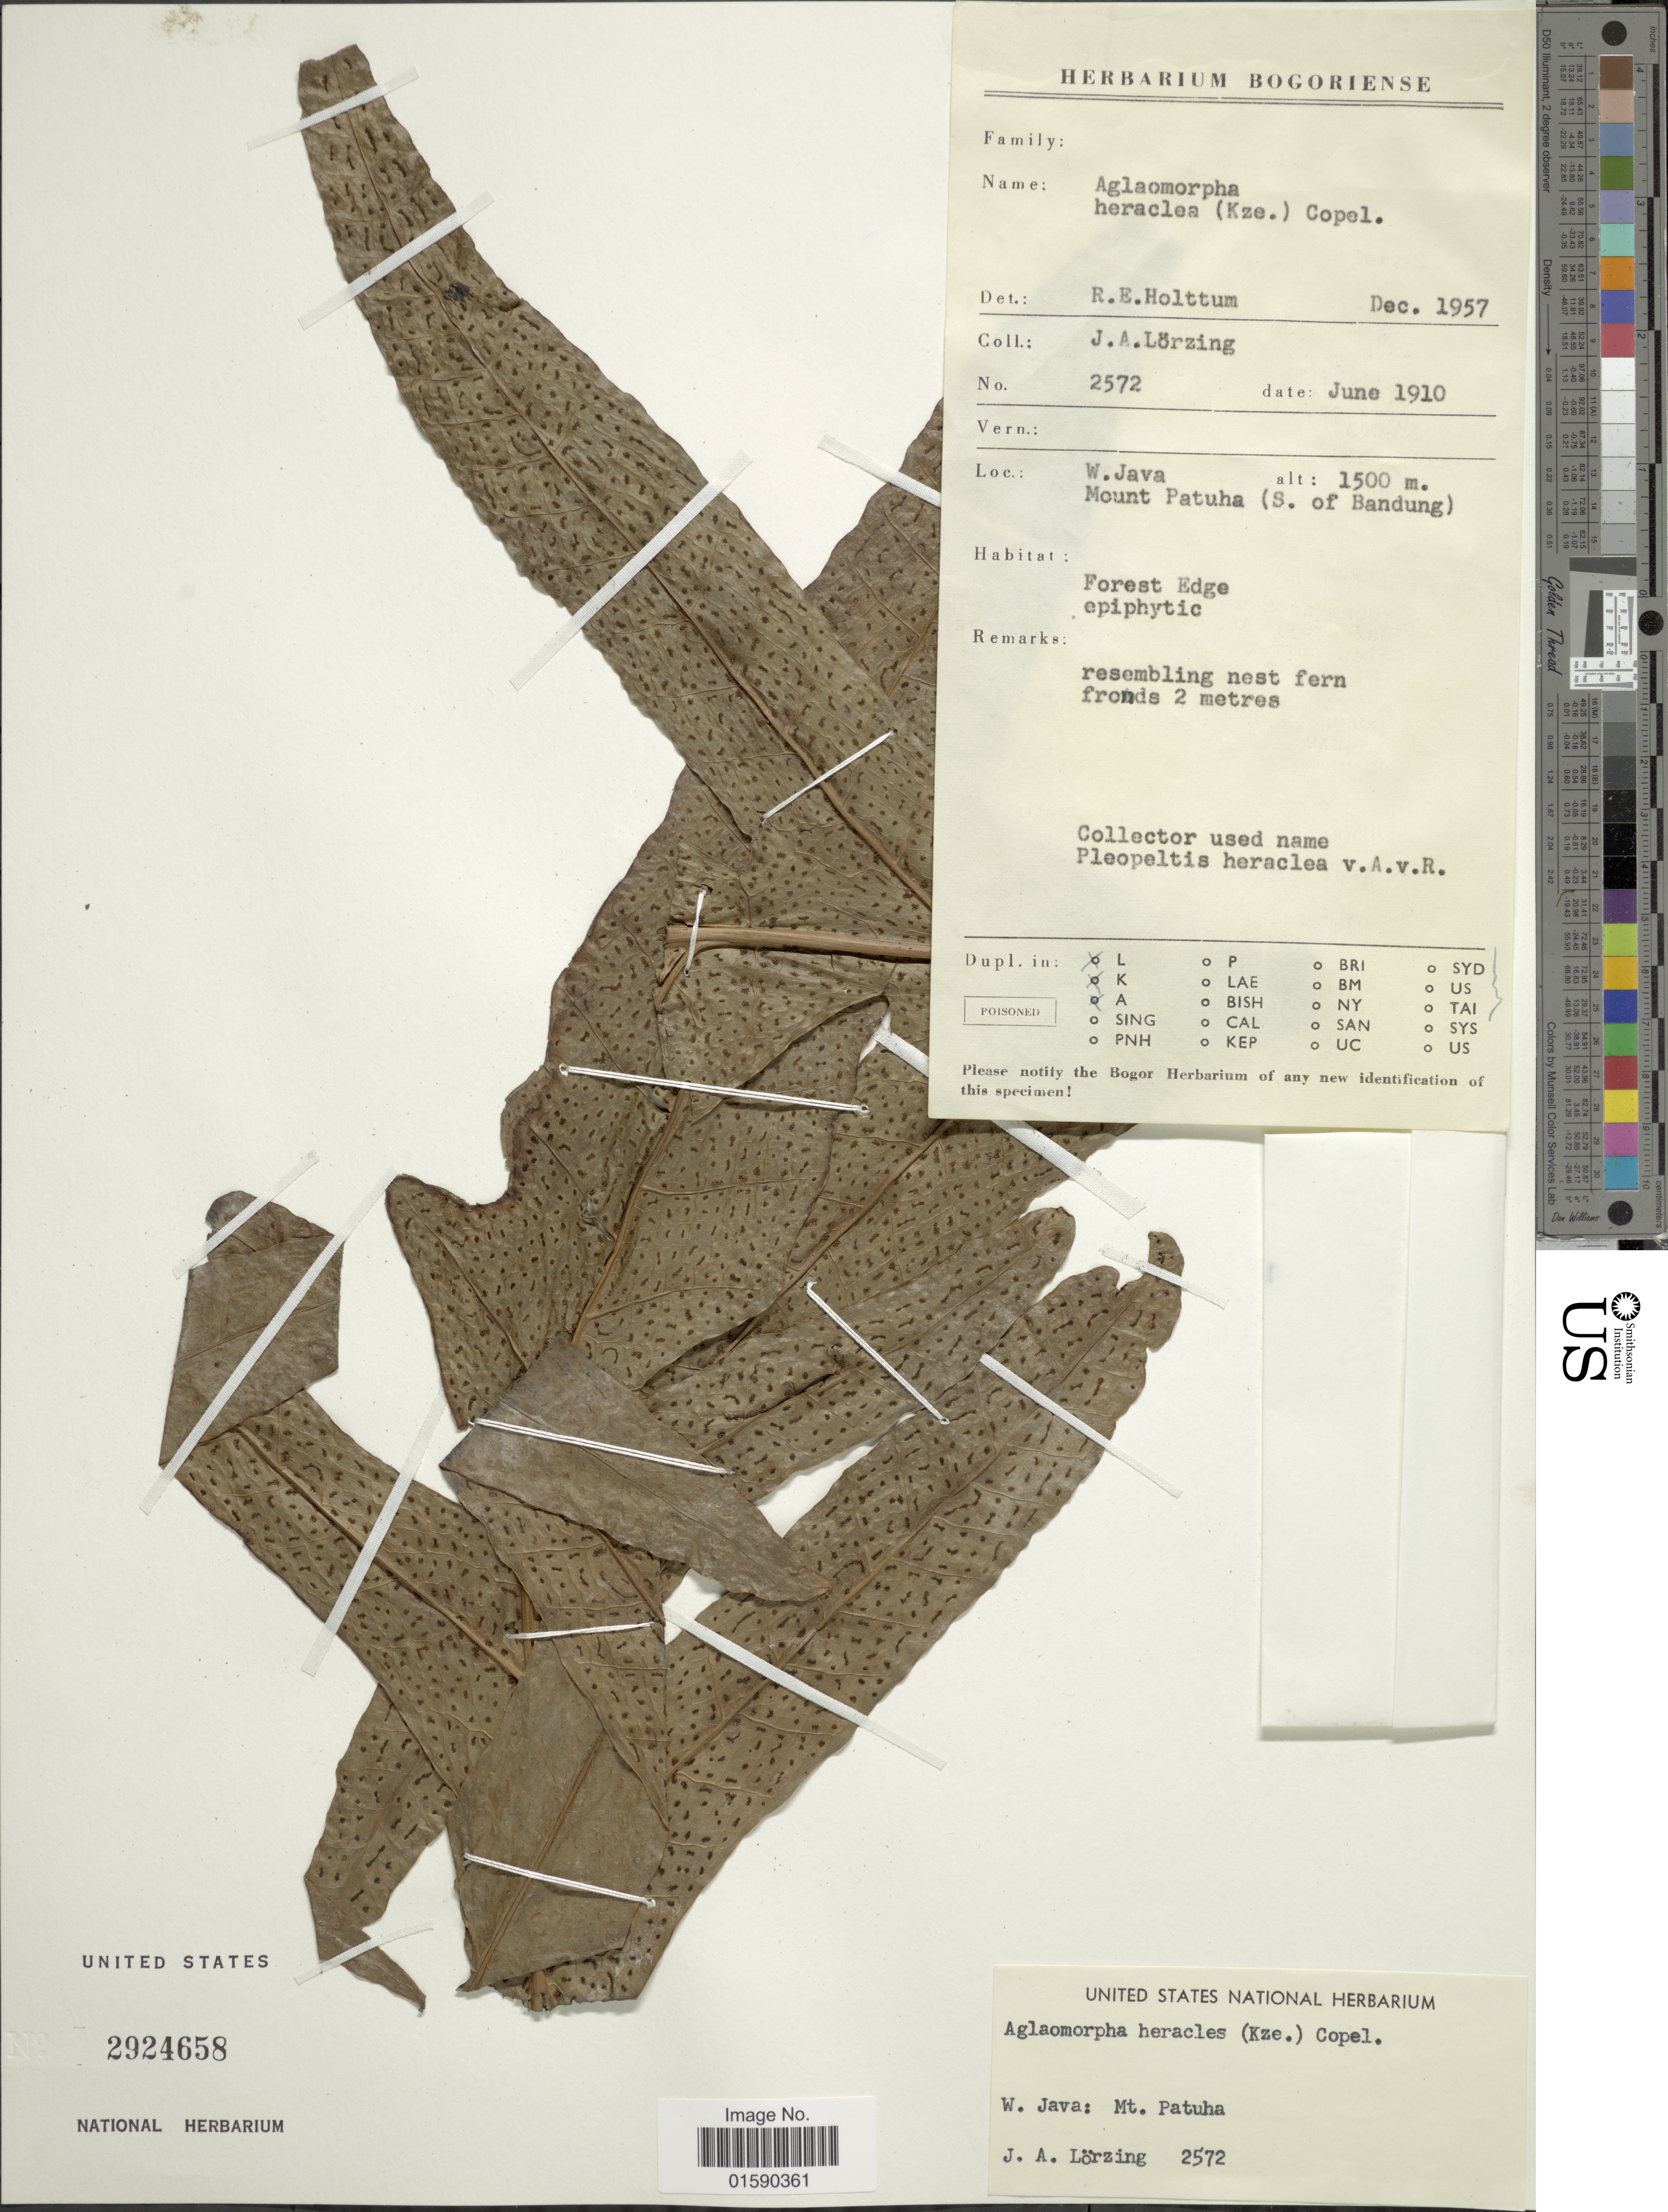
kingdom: Plantae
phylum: Tracheophyta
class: Polypodiopsida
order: Polypodiales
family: Polypodiaceae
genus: Aglaomorpha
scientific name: Aglaomorpha heraclea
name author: (Kunze) Copel.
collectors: J. Lorzing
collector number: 2572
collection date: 1910-06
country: Indonesia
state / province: Java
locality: W, Java. Mount Patuha (S. of Bandung).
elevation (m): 1500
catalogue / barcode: US 2924658